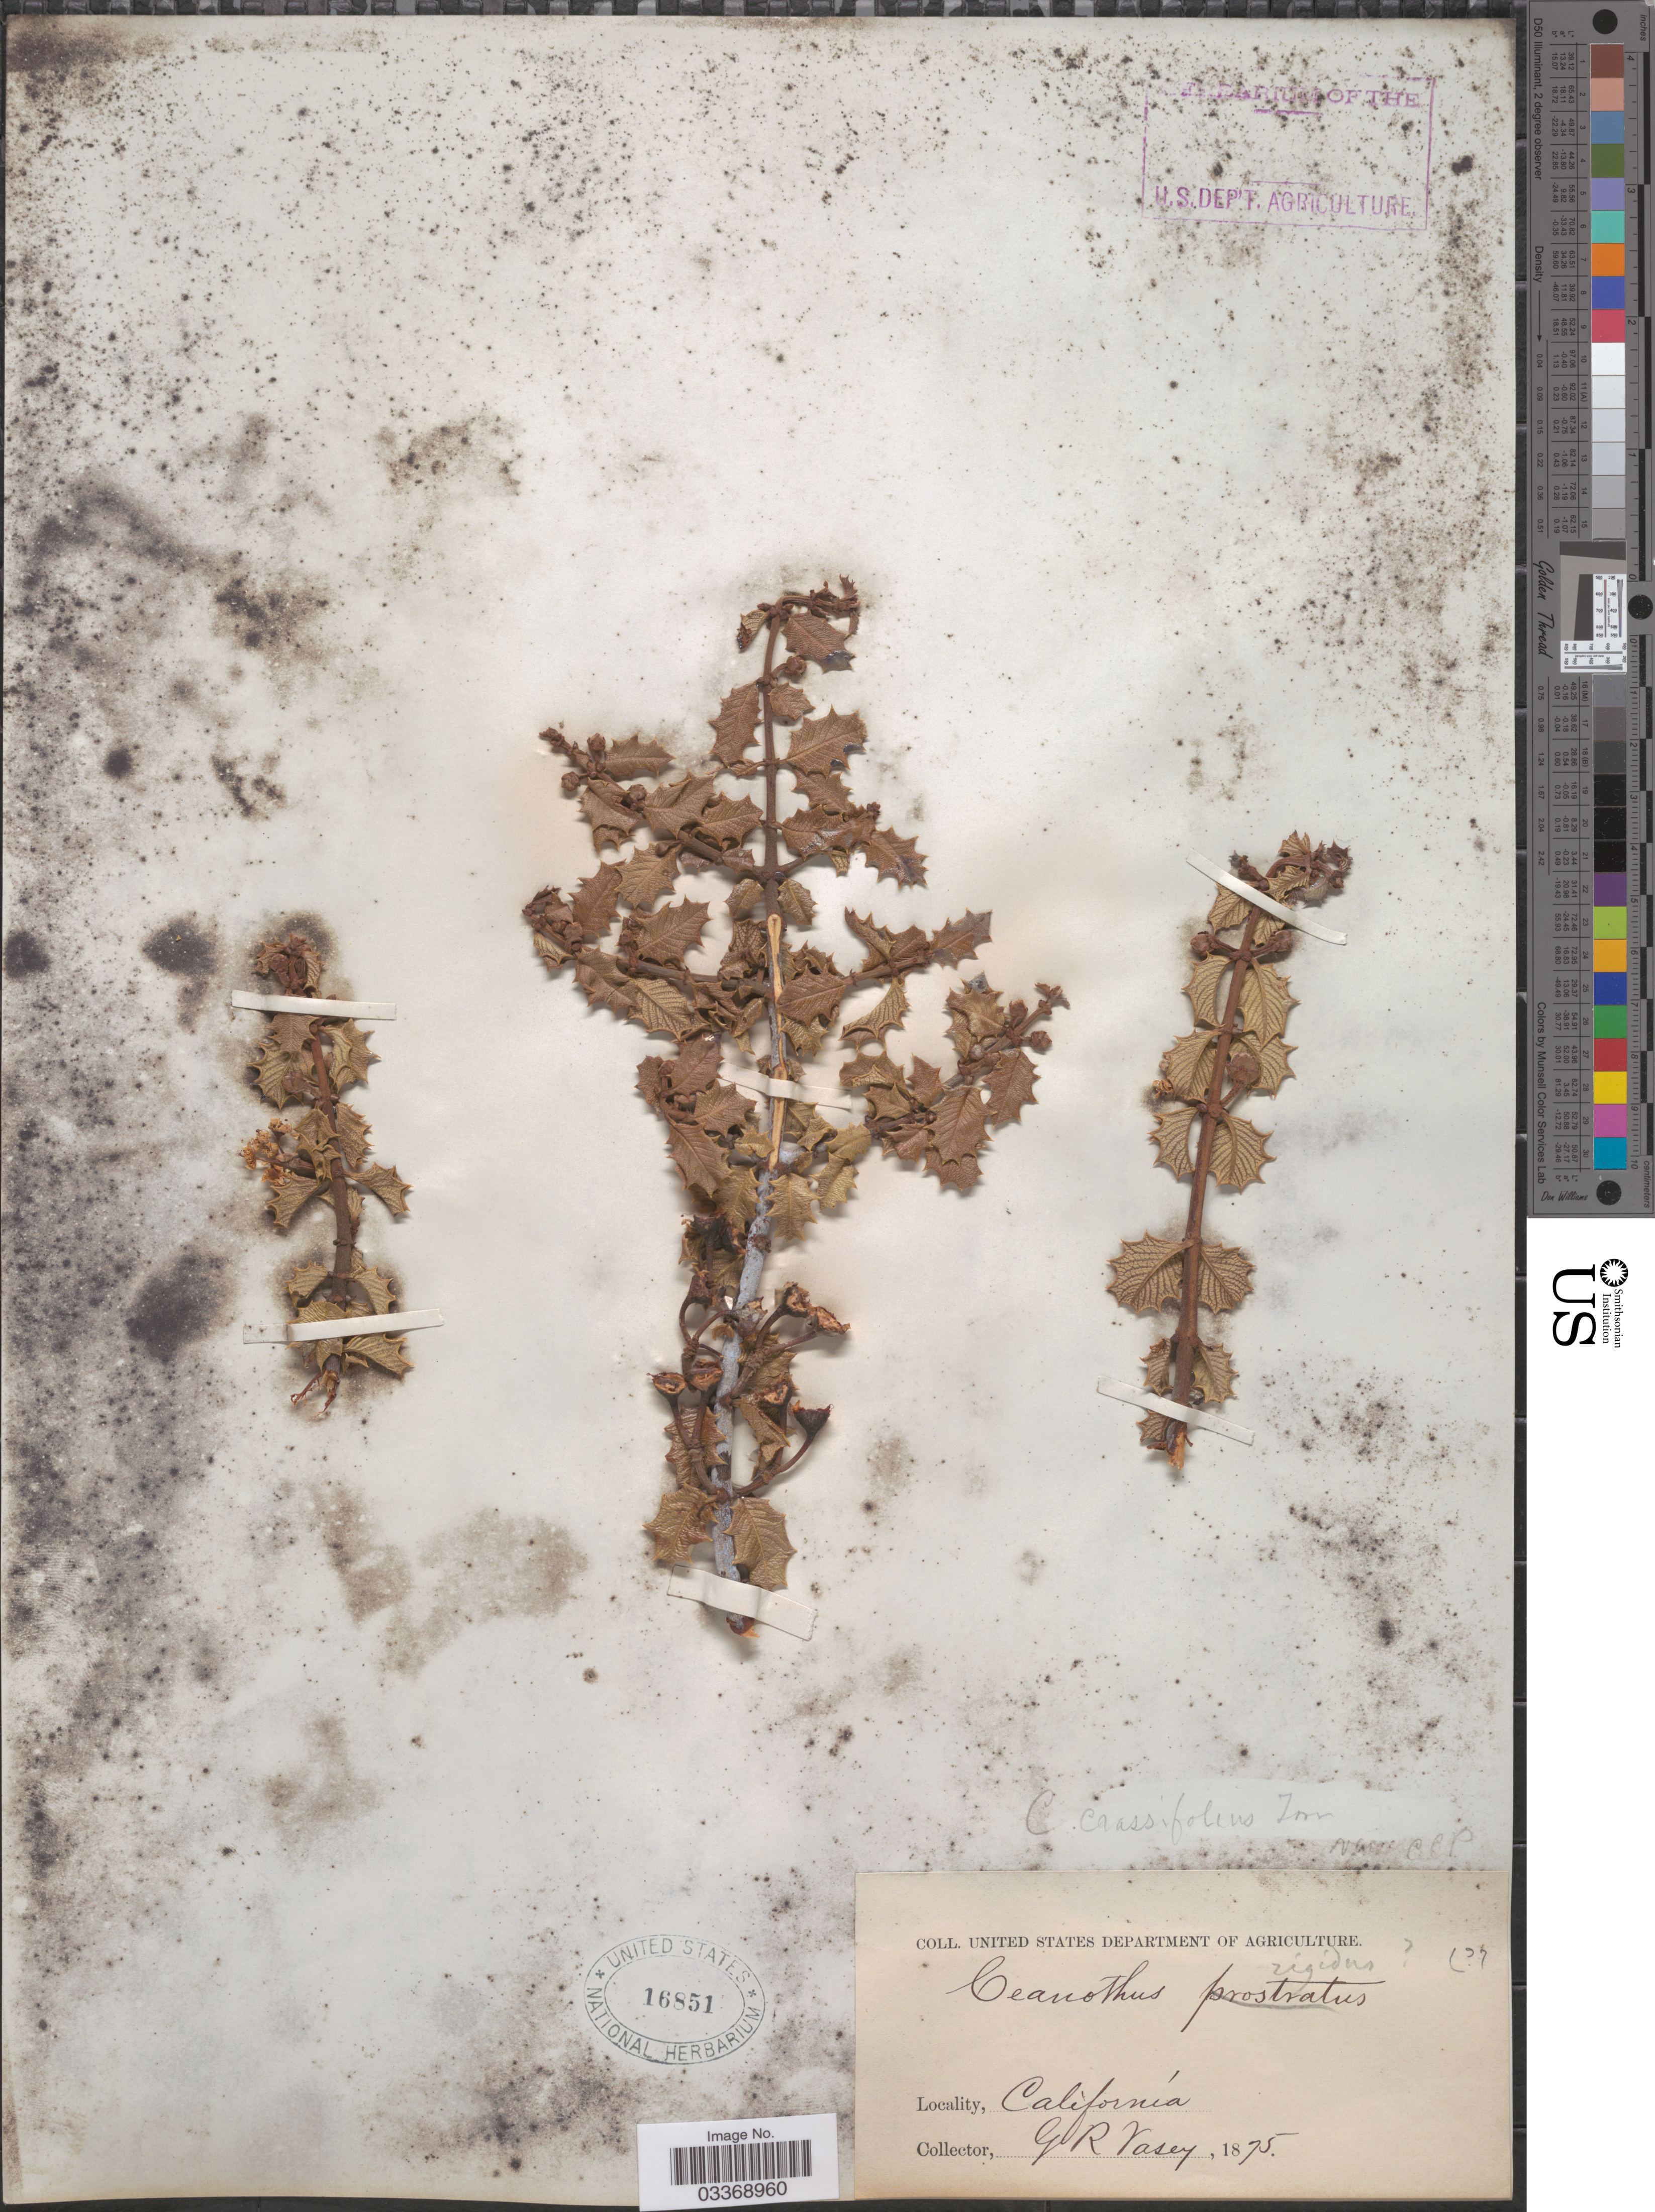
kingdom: Plantae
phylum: Tracheophyta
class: Magnoliopsida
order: Rosales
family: Rhamnaceae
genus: Ceanothus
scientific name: Ceanothus crassifolius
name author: Torr.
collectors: G. R. Vasey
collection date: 1875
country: United States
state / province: California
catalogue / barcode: US 16851